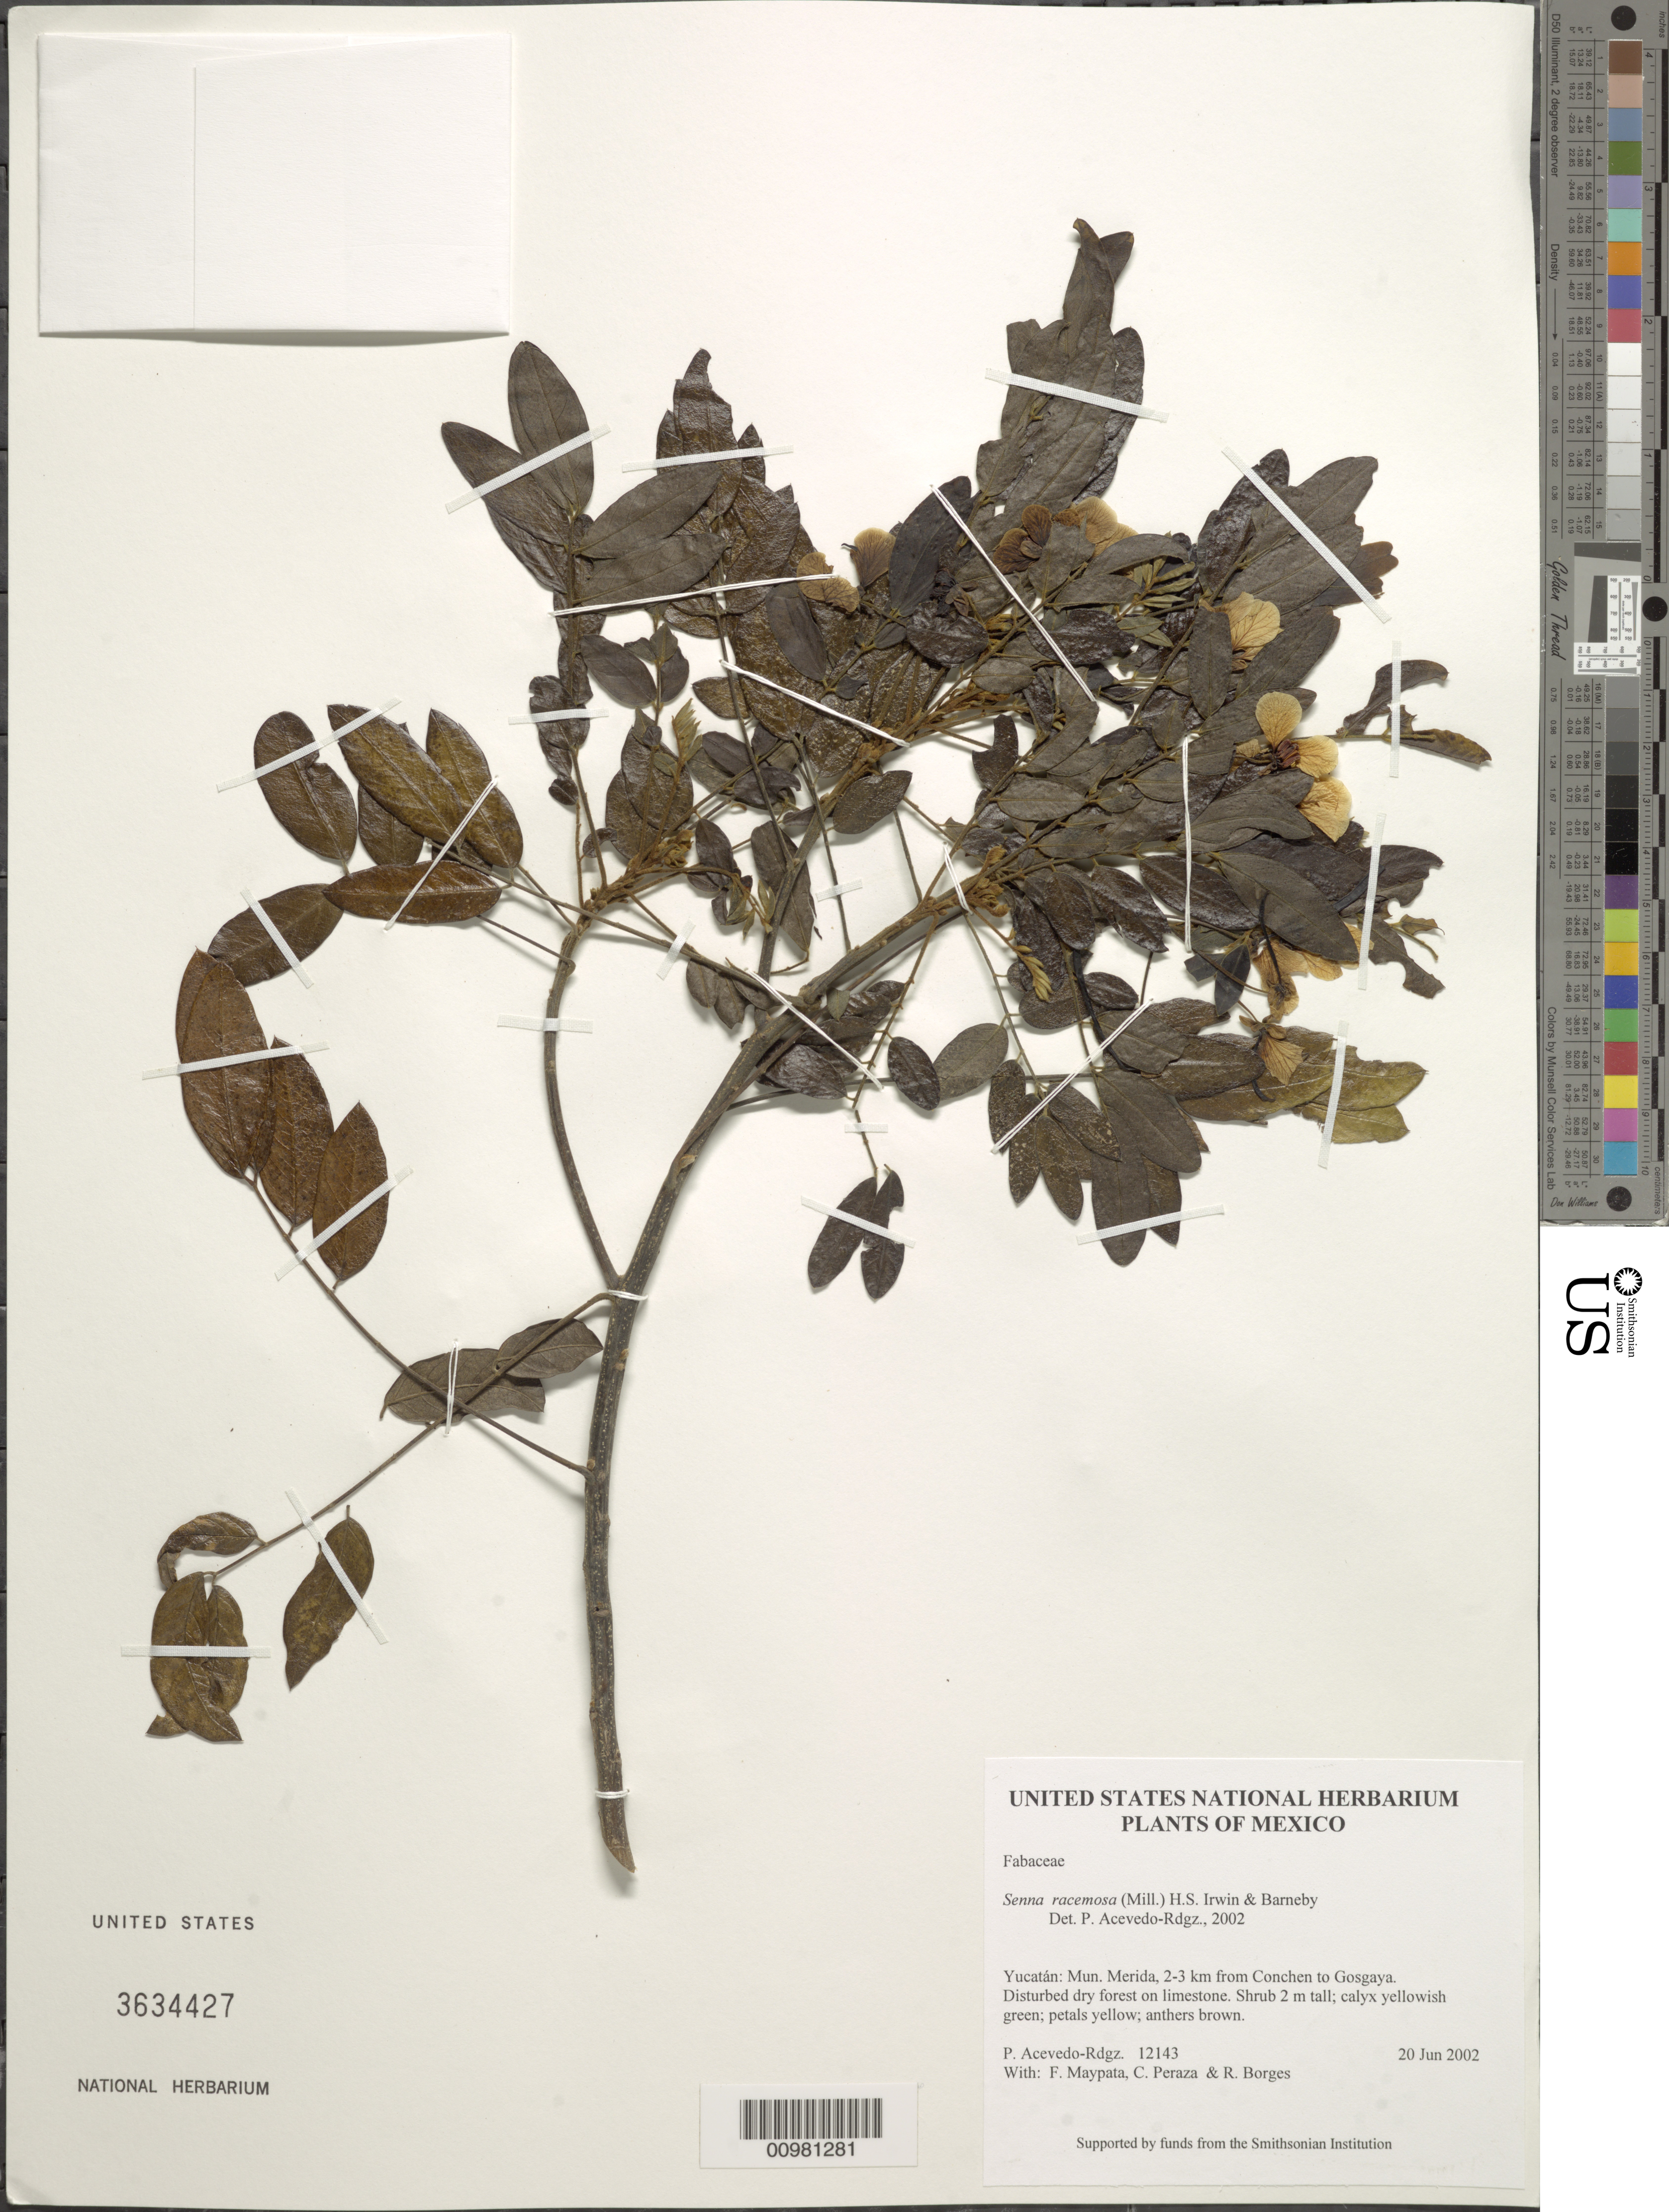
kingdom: Plantae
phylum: Tracheophyta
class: Magnoliopsida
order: Fabales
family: Fabaceae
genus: Senna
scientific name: Senna racemosa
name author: (Mill.) H.S. Irwin & Barneby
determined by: Acevedo-Rodríguez, P., (BOT), Smithsonian Institution - National Museum of Natural History (UNITED STATES)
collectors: P. Acevedo-Rodr., F. Maypata, C. Peraza & R. Borges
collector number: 12143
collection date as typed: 20 Jun 2002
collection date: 2002-06-20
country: Mexico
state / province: Yucatán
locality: Yucatán: Mun. Merida, 2-3 km from Conchen to Gosgaya.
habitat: Disturbed dry forest on limestone.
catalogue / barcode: US 3634427